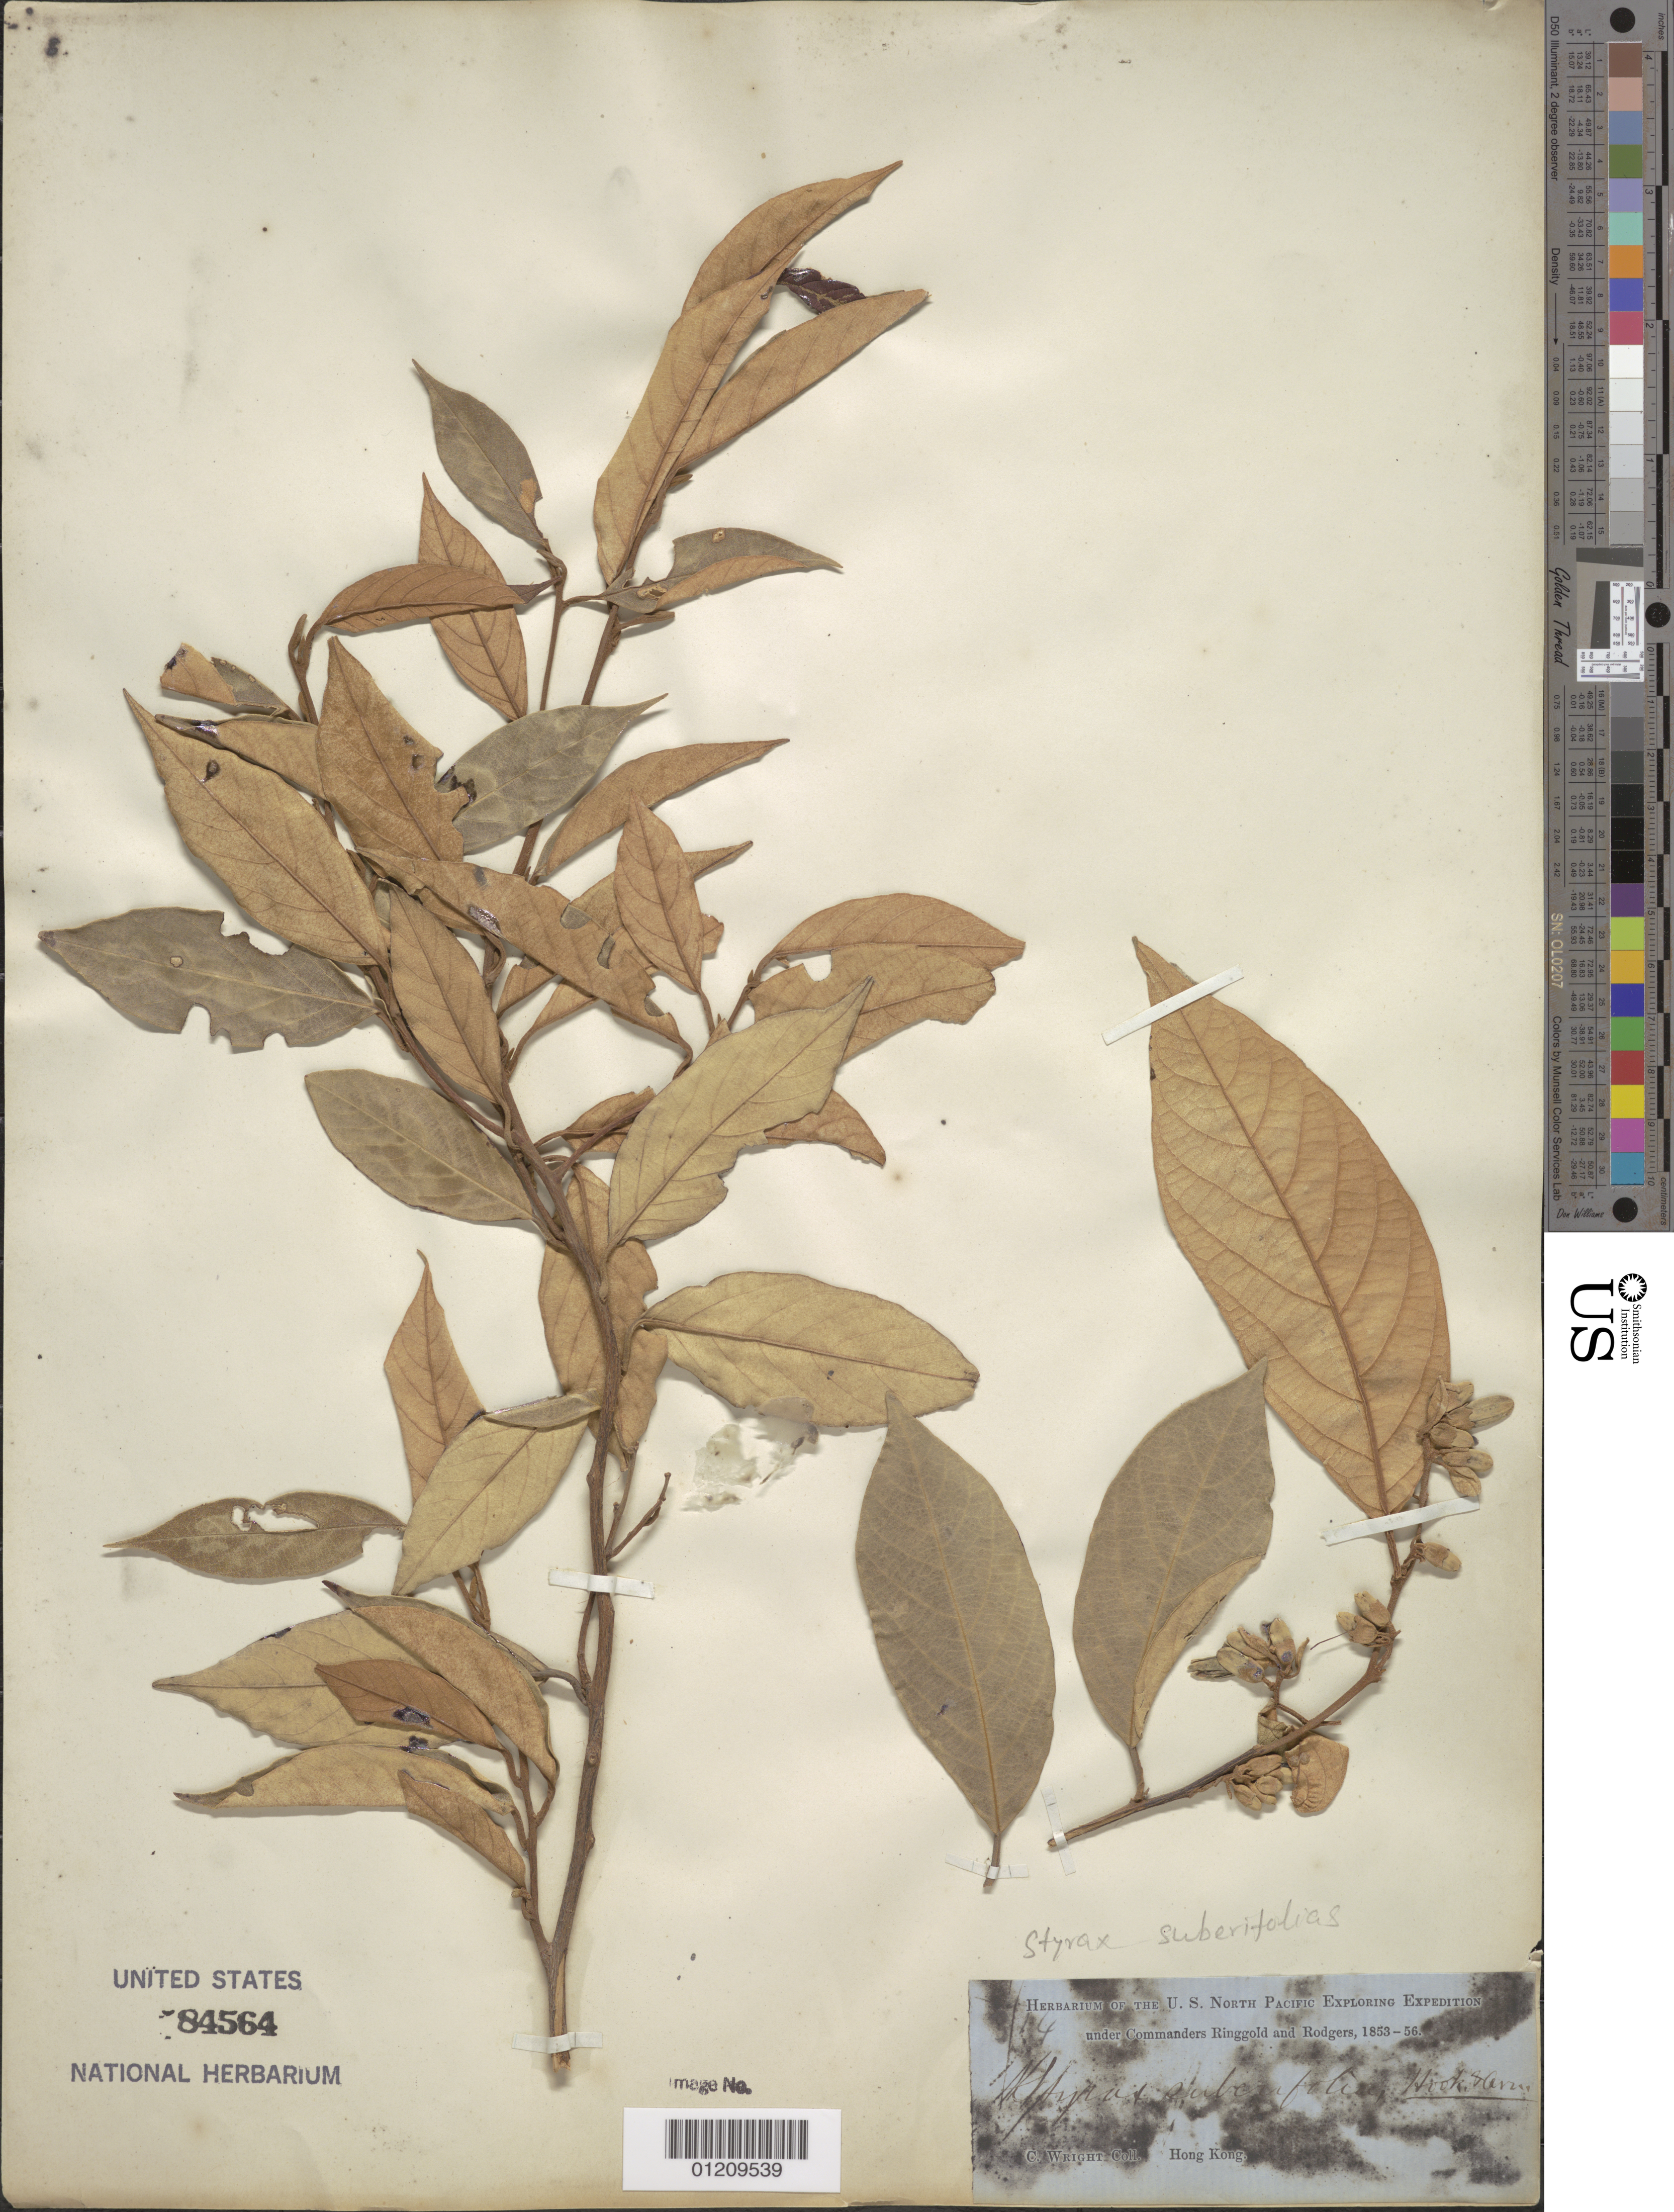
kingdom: Plantae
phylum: Tracheophyta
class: Magnoliopsida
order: Ericales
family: Styracaceae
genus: Styrax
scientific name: Styrax suberifolius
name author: Hook. & Arn.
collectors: C. Wright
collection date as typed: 1853 to -- -- 1856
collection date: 1853/1856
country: China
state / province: Hong Kong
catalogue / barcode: US 84564